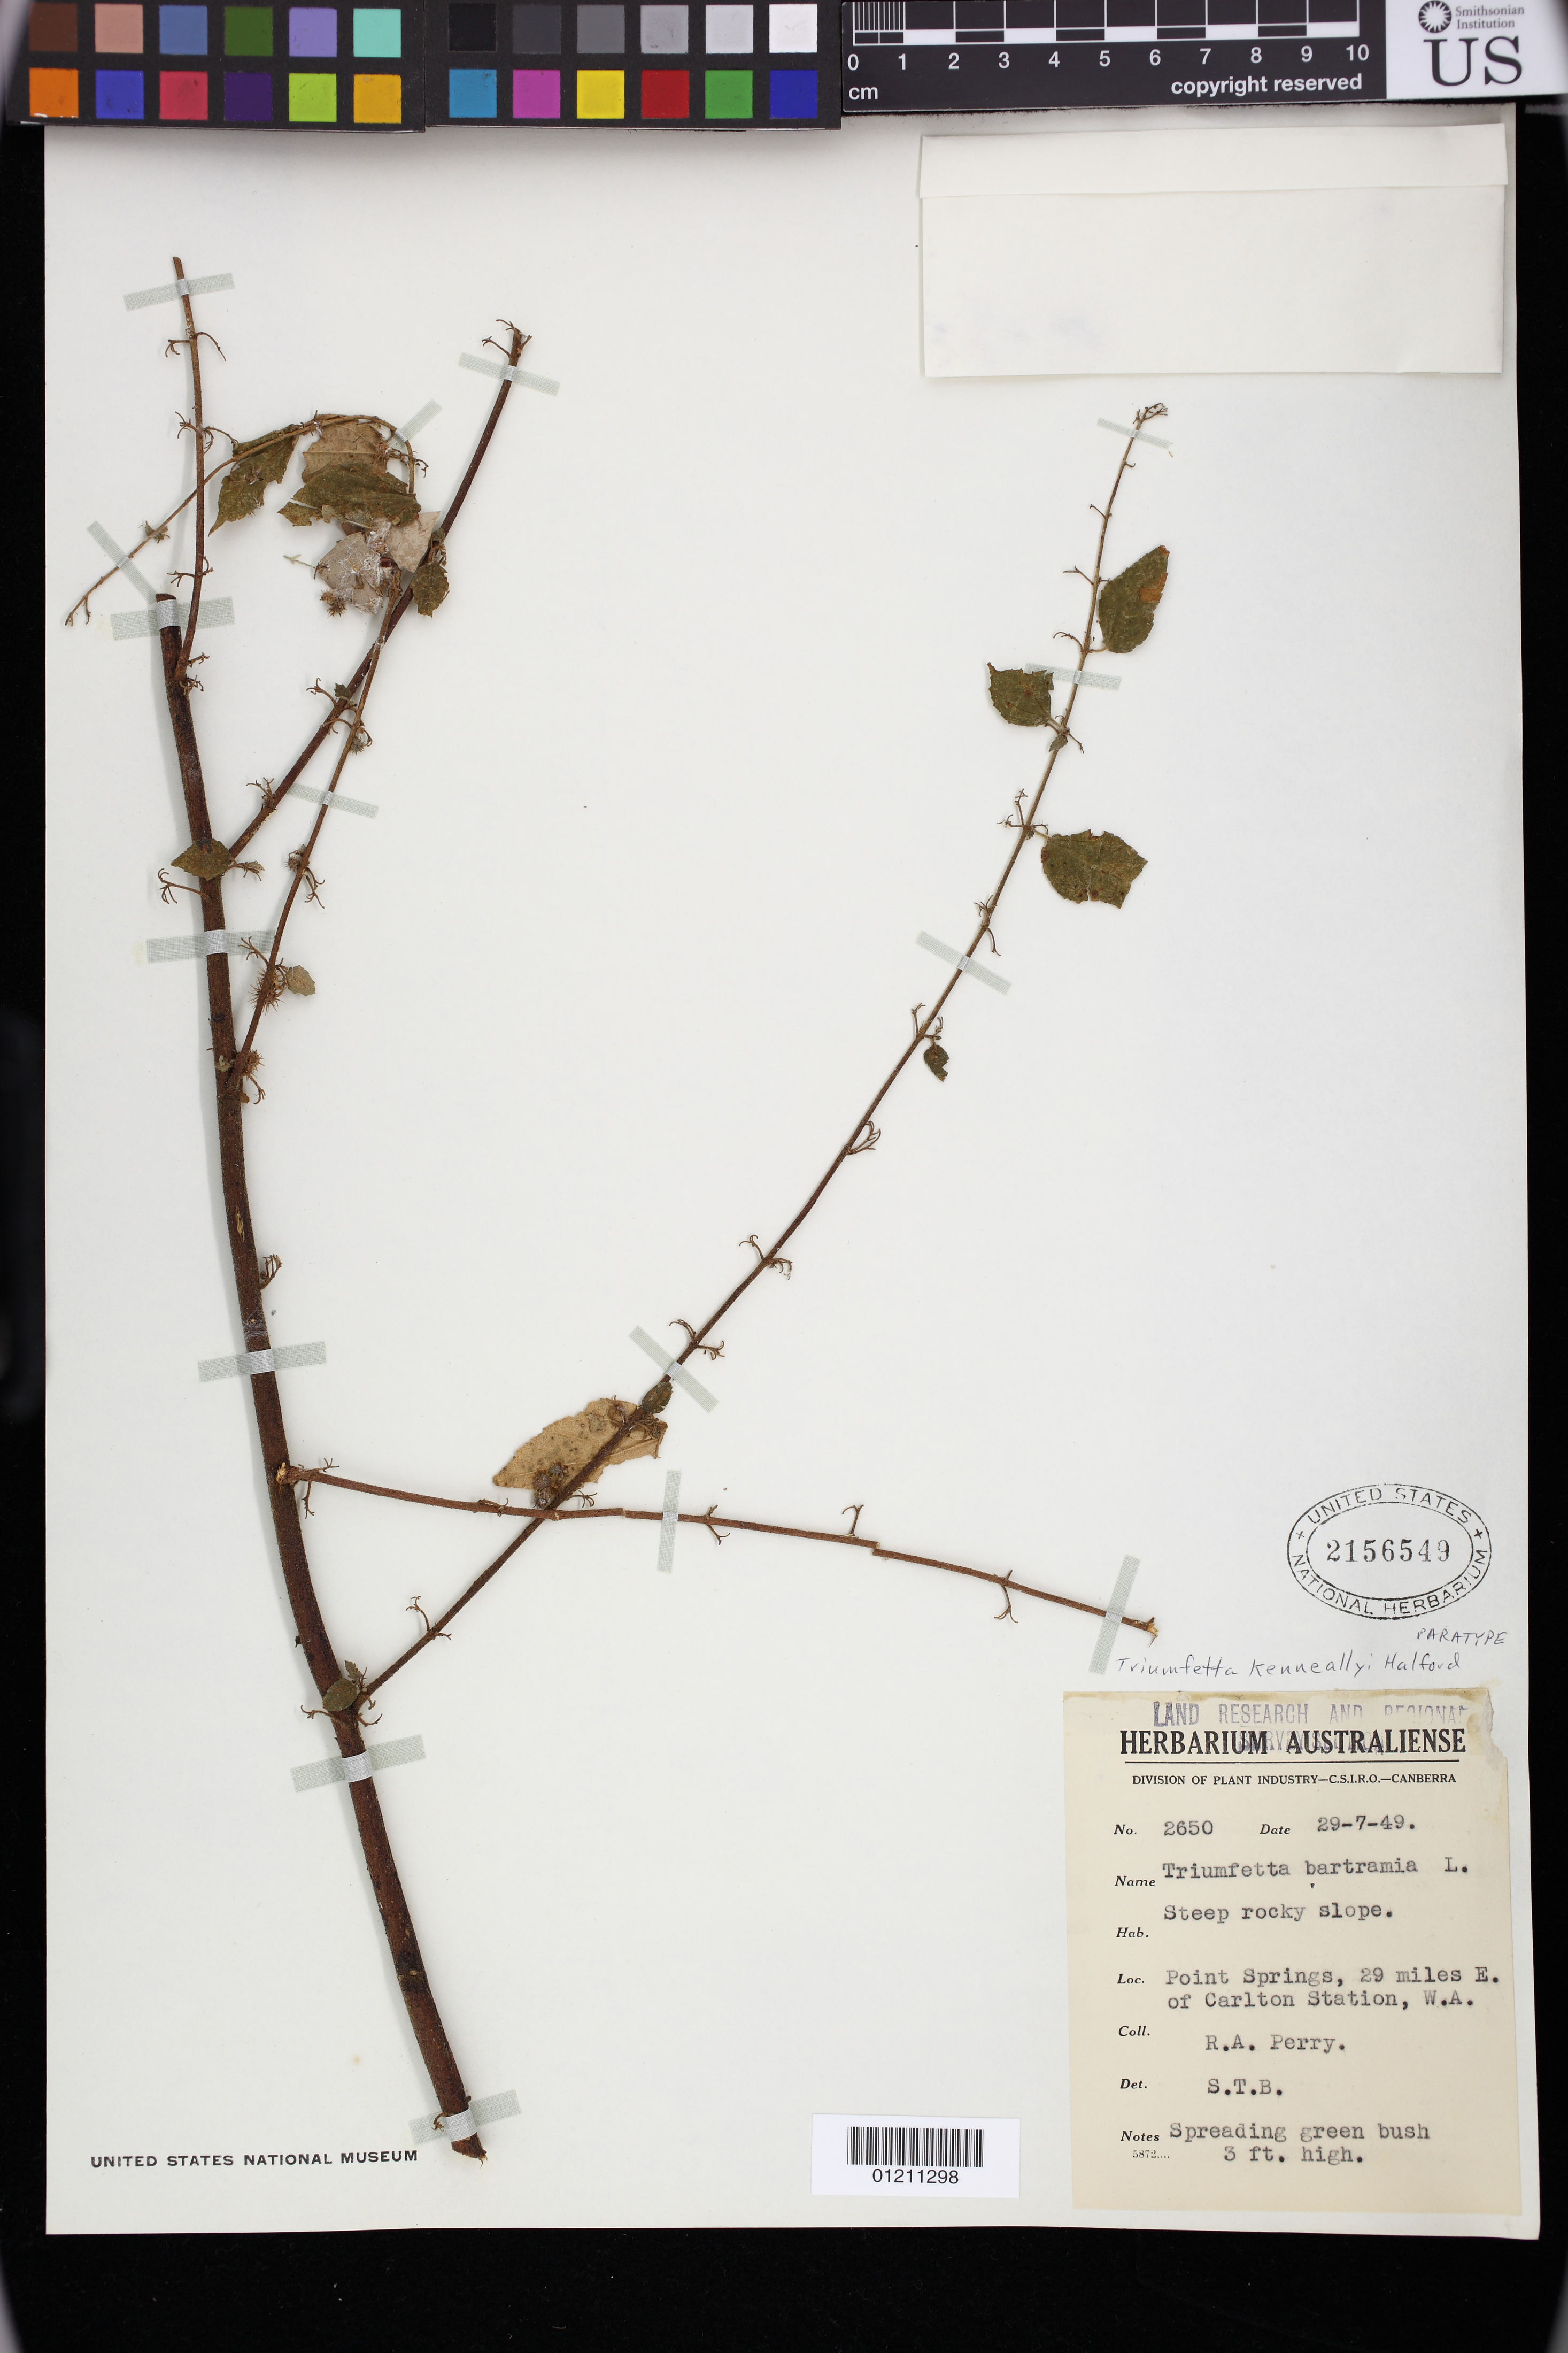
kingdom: Plantae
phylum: Tracheophyta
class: Magnoliopsida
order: Malvales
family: Malvaceae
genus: Triumfetta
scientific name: Triumfetta kenneallyi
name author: Halford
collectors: Perry, R. A.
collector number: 2650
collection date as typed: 29 Jul 1949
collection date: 1949-07-29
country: Australia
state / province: Western Australia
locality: Point Springs, 29 miles E. of Carlton Station, W.A.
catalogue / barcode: US 2156549